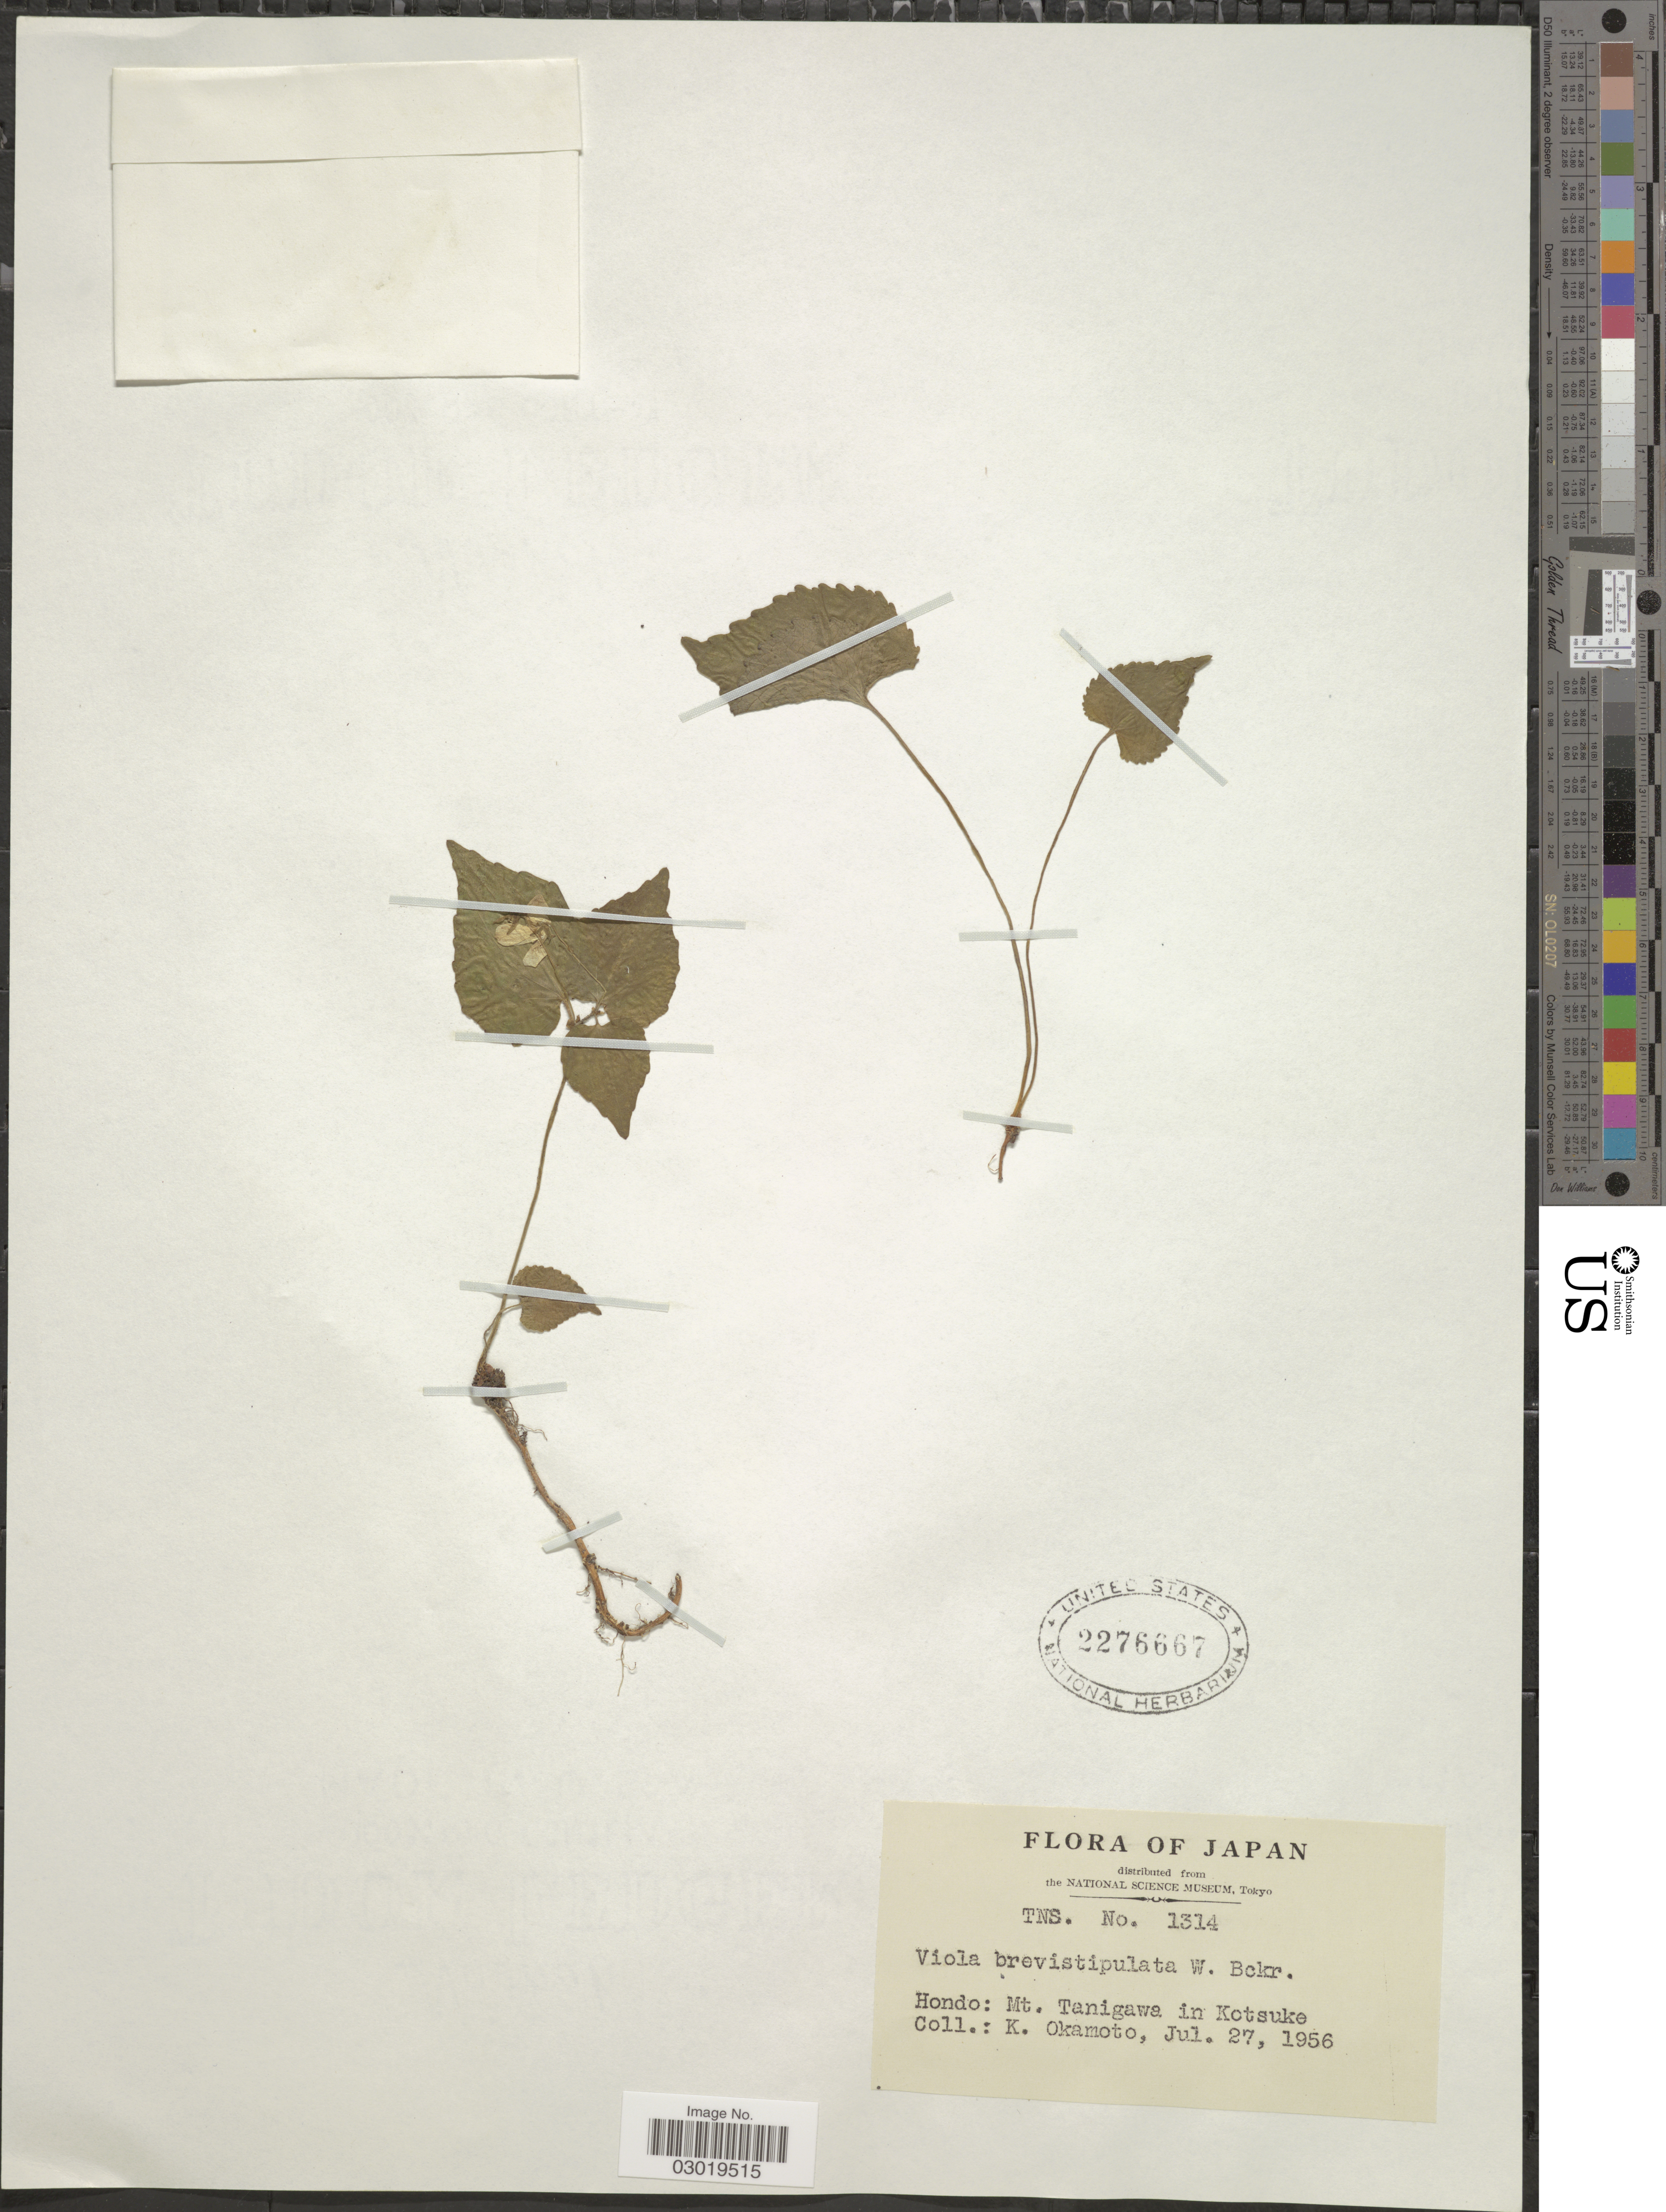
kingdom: Plantae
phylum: Tracheophyta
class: Magnoliopsida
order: Malpighiales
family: Violaceae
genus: Viola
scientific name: Viola brevistipulata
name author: (Franch. & Sav.) W. Becker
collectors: K. Okamoto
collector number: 1314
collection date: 1956-07-27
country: Japan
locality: Hondo: Mt. Tanigawa in Kotsuke.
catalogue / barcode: US 2276667